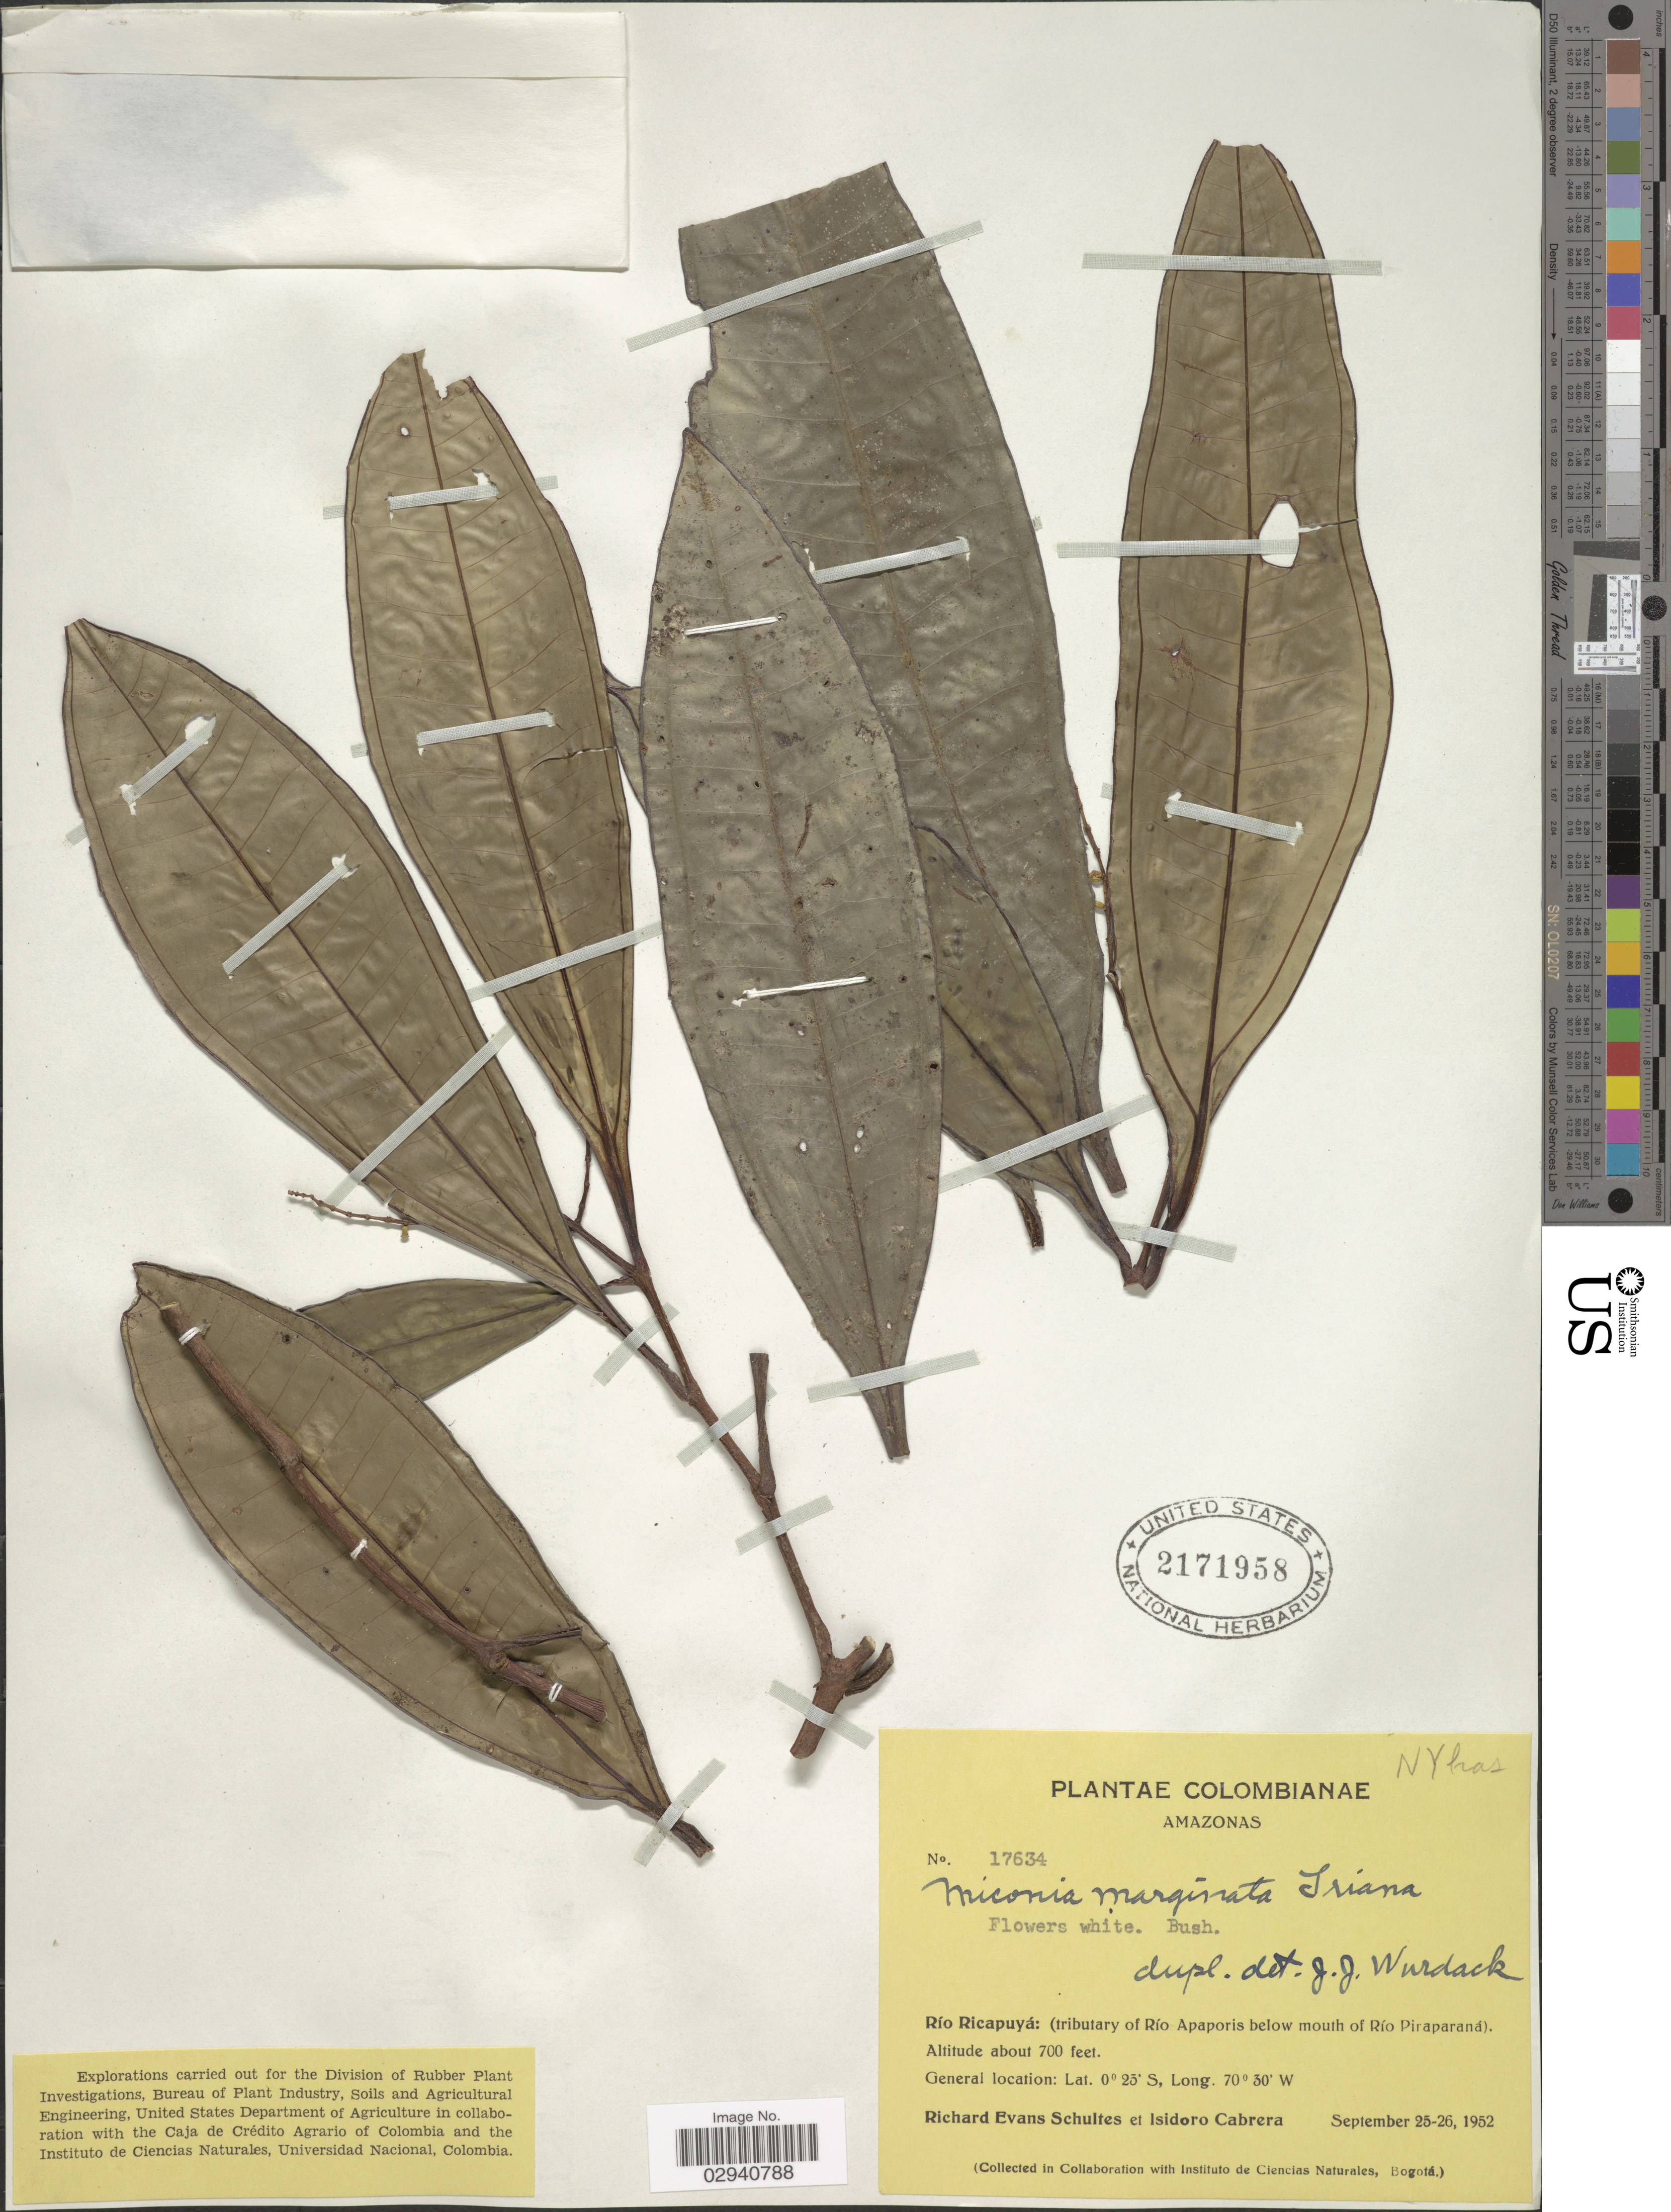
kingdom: Plantae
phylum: Tracheophyta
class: Magnoliopsida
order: Myrtales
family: Melastomataceae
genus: Miconia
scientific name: Miconia marginata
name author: Triana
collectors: R. E. Schultes & I. Cabrera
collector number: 17634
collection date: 1952-09-25/1952-09-26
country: Colombia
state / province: Amazônas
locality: Río Ricapuyá: (tributary of Río Apaporis below mouth of Río Piraparaná).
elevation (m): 213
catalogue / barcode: US 2171958